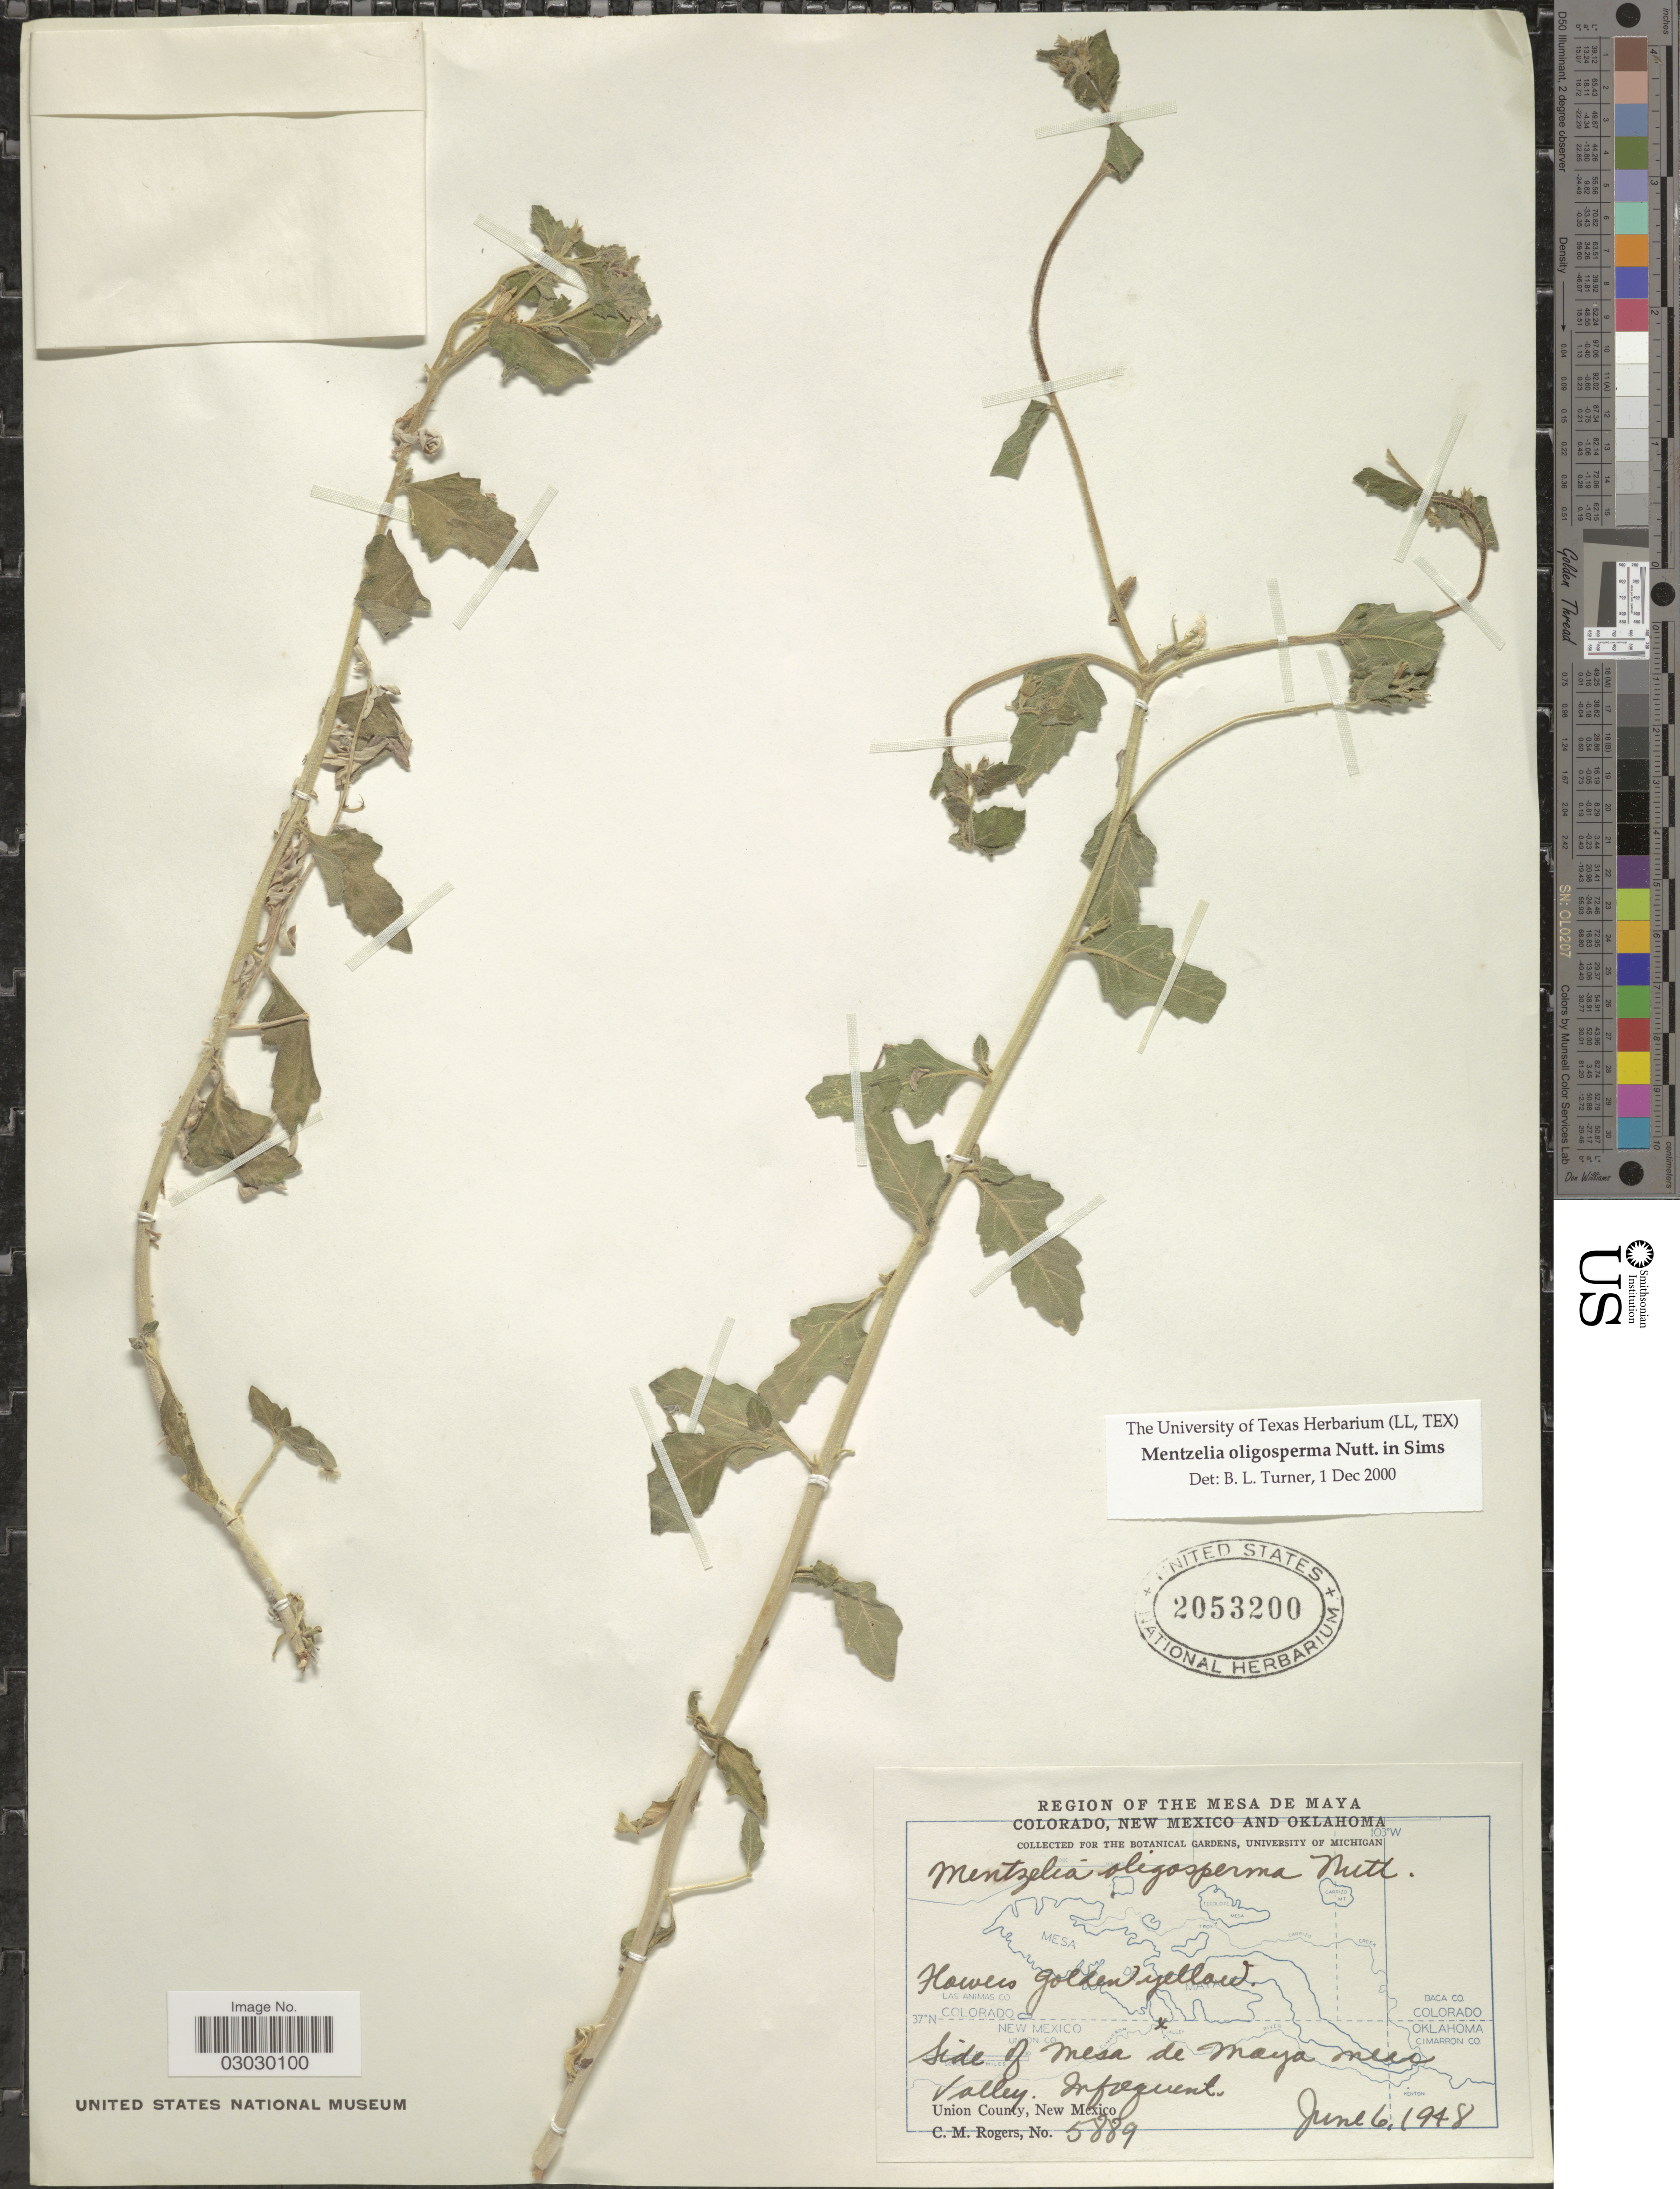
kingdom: Plantae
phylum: Tracheophyta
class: Magnoliopsida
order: Cornales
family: Loasaceae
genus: Mentzelia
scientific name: Mentzelia oligosperma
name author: Nutt. ex Sims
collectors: C. M. Rogers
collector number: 5889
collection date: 1948-06-06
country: United States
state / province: New Mexico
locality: Region of the Mesa de Maya. Side of Mesa de Maya near Valley. Union County.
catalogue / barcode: US 2053200